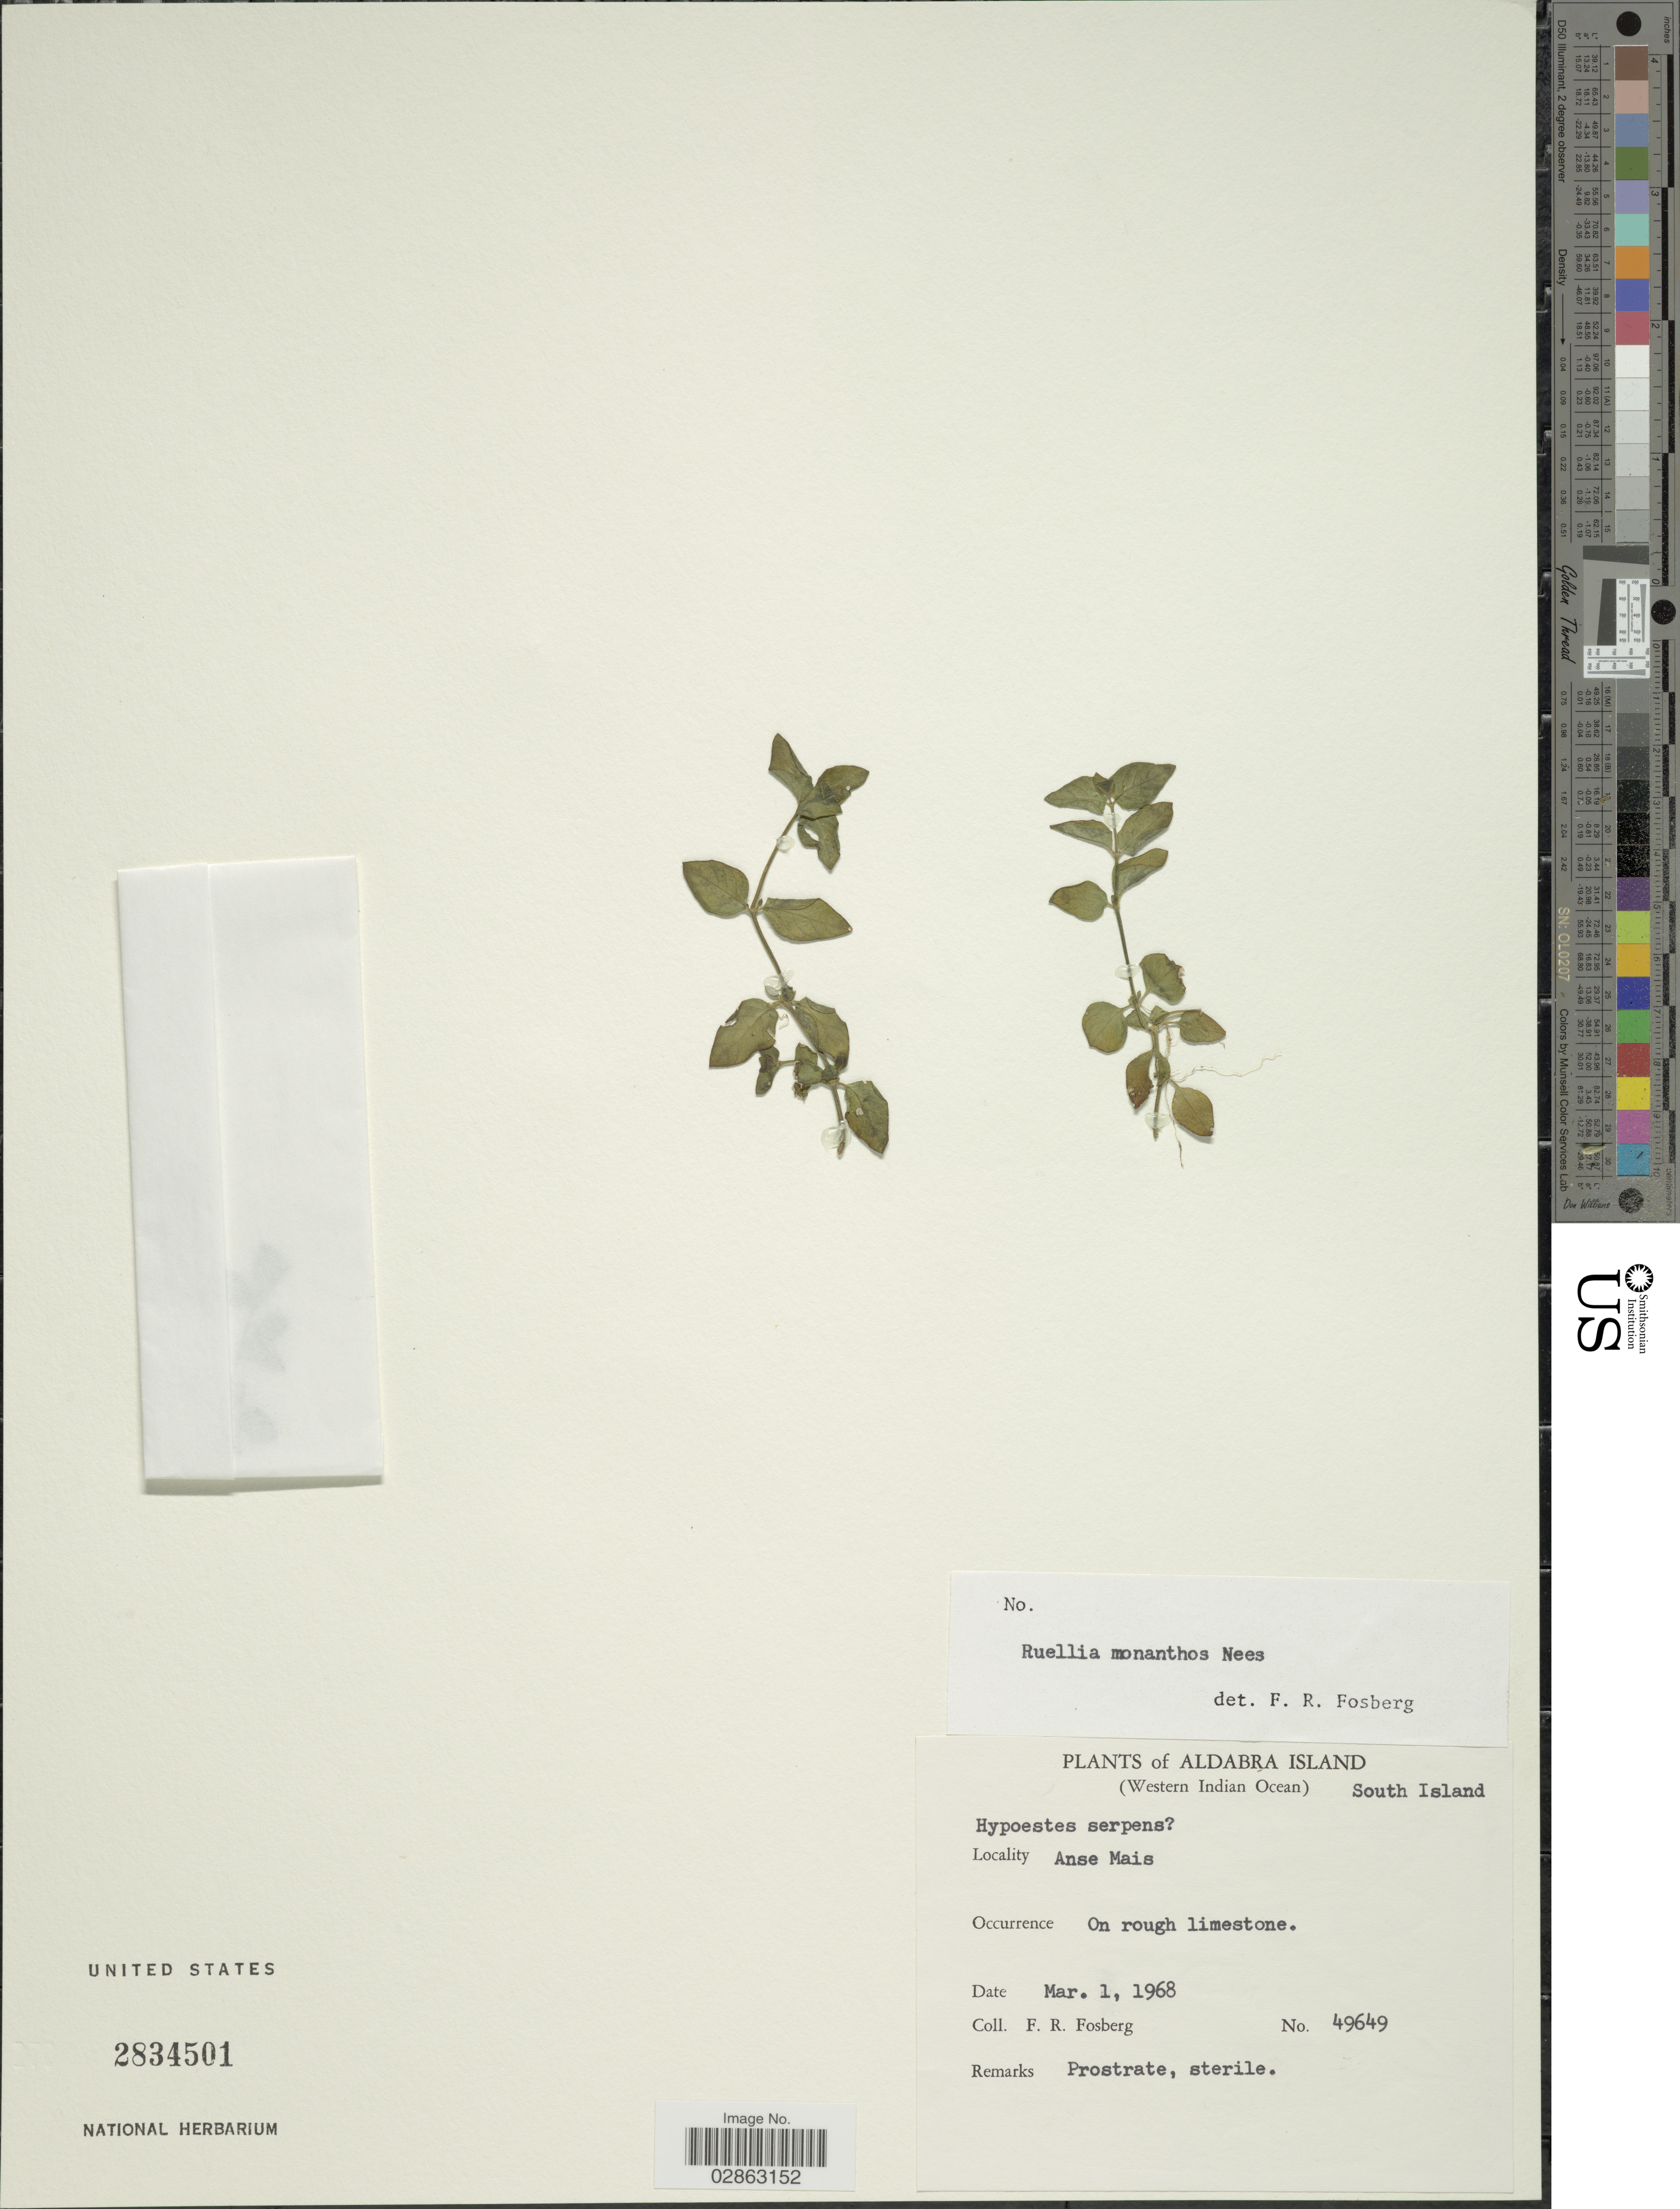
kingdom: Plantae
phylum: Tracheophyta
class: Magnoliopsida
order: Lamiales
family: Acanthaceae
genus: Ruellia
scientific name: Ruellia monanthos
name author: (Nees) Bojer ex T. Anderson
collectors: F. R. Fosberg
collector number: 49649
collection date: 1968-03-01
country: Seychelles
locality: Aldabra Island (western Indian Ocean) South Island. Anse Mais.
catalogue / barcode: US 2834501